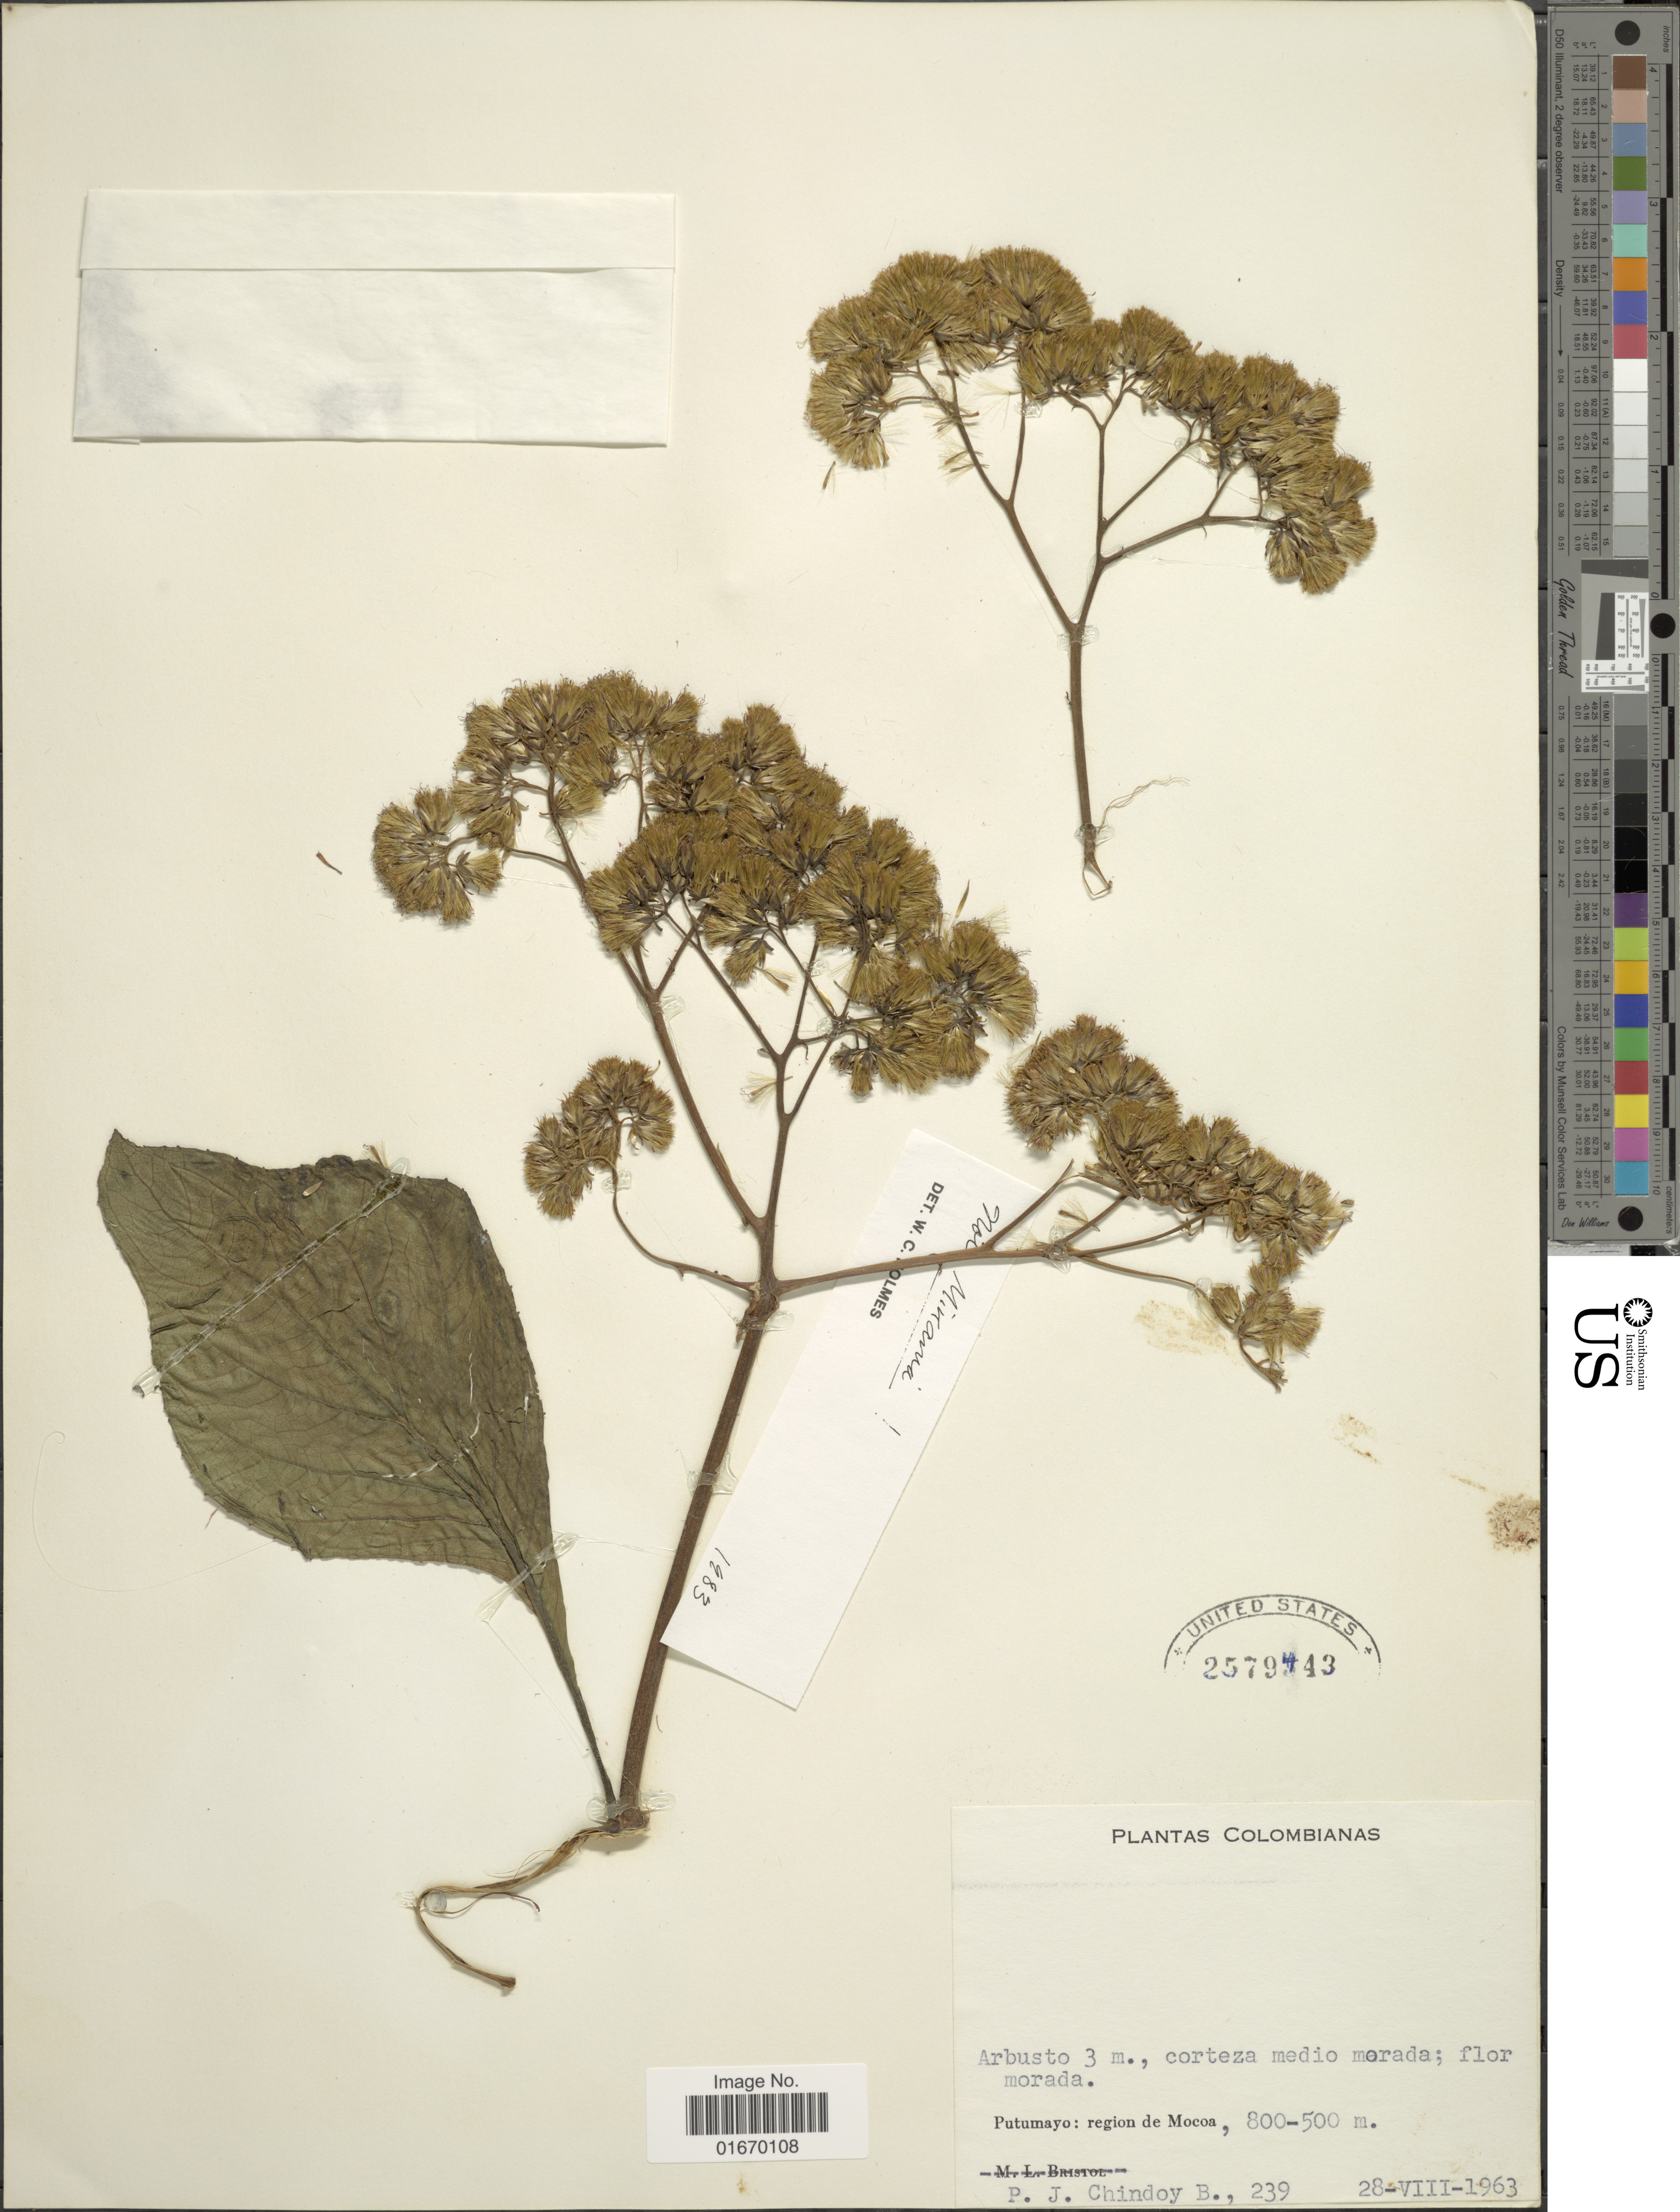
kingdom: Plantae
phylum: Tracheophyta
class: Magnoliopsida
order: Asterales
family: Asteraceae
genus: Neomirandea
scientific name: Neomirandea homogama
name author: (Hieron.) H. Rob.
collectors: P. Chindoy B.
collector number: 239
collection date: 1963-08-28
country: Colombia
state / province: Putumayo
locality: Region de Mocoa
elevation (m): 500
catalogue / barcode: US 2579443